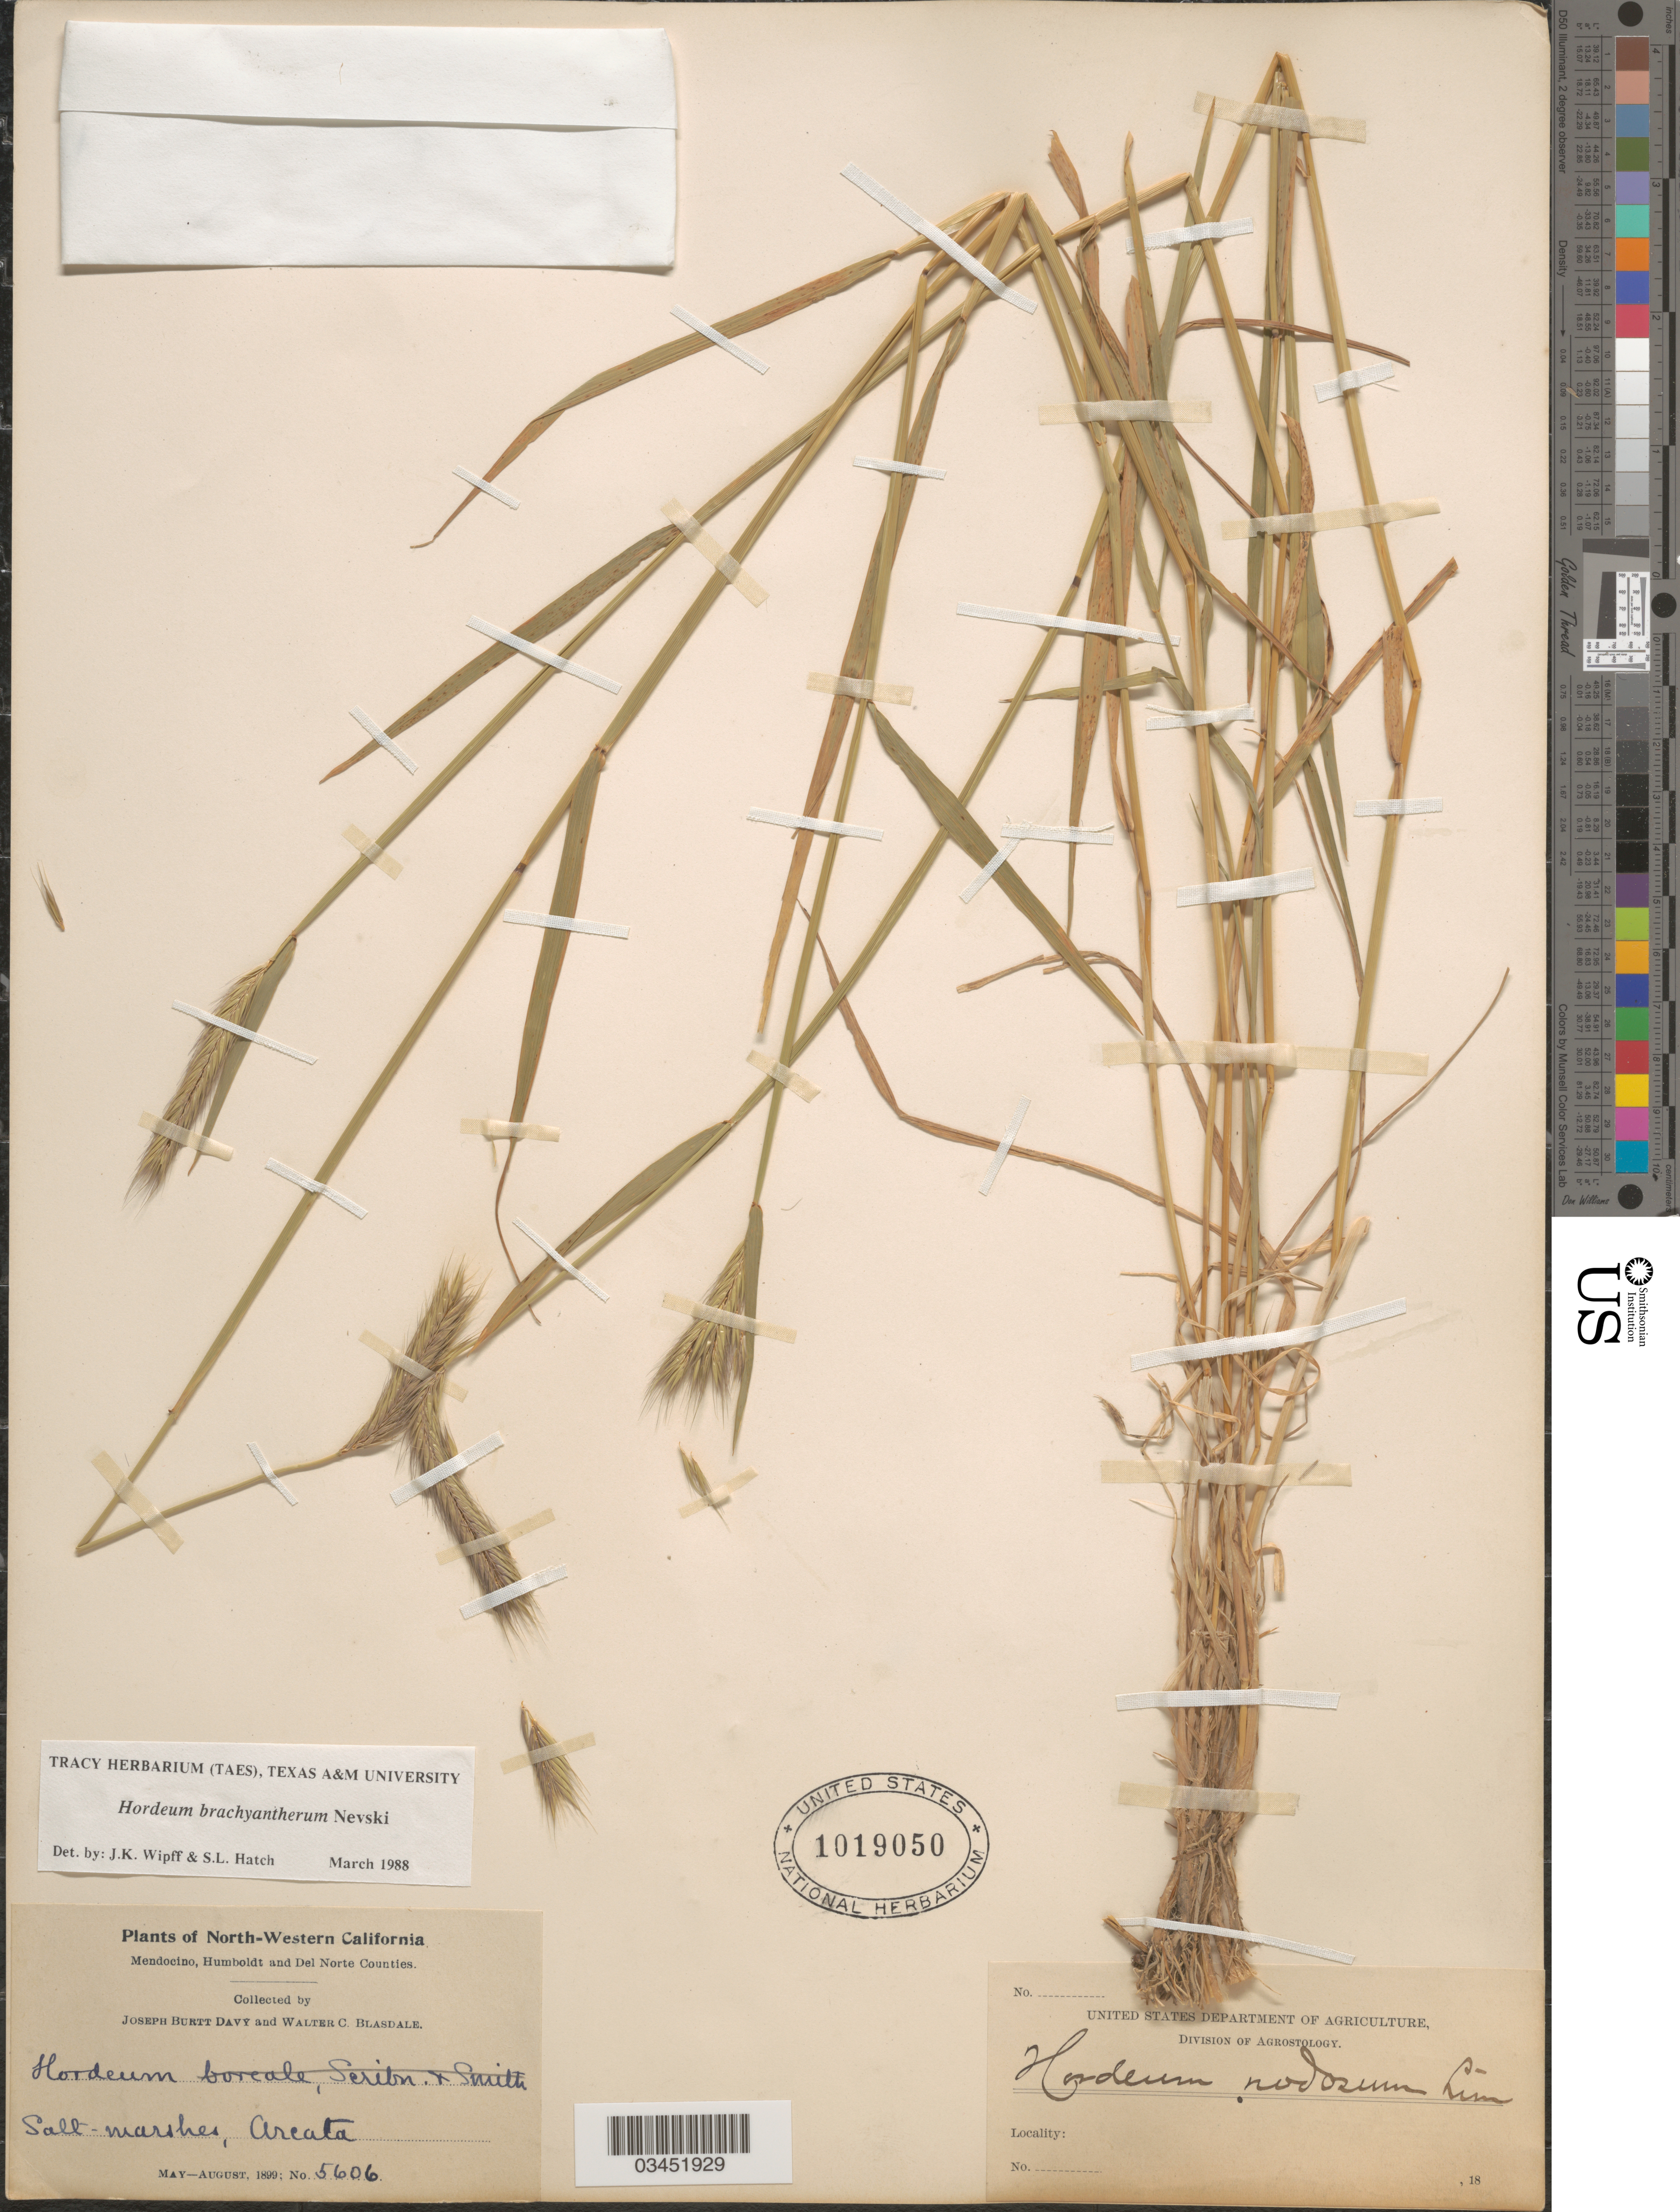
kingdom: Plantae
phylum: Tracheophyta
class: Liliopsida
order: Poales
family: Poaceae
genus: Hordeum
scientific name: Hordeum brachyantherum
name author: Nevski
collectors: J. Burtt Davy & W. Blasdale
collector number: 5606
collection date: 1899-05/1899-08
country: United States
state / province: California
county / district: Mendocino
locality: North-Western California. Mendocino, Humboldt and Del Norte Counties. Arcata.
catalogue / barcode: US 1019050